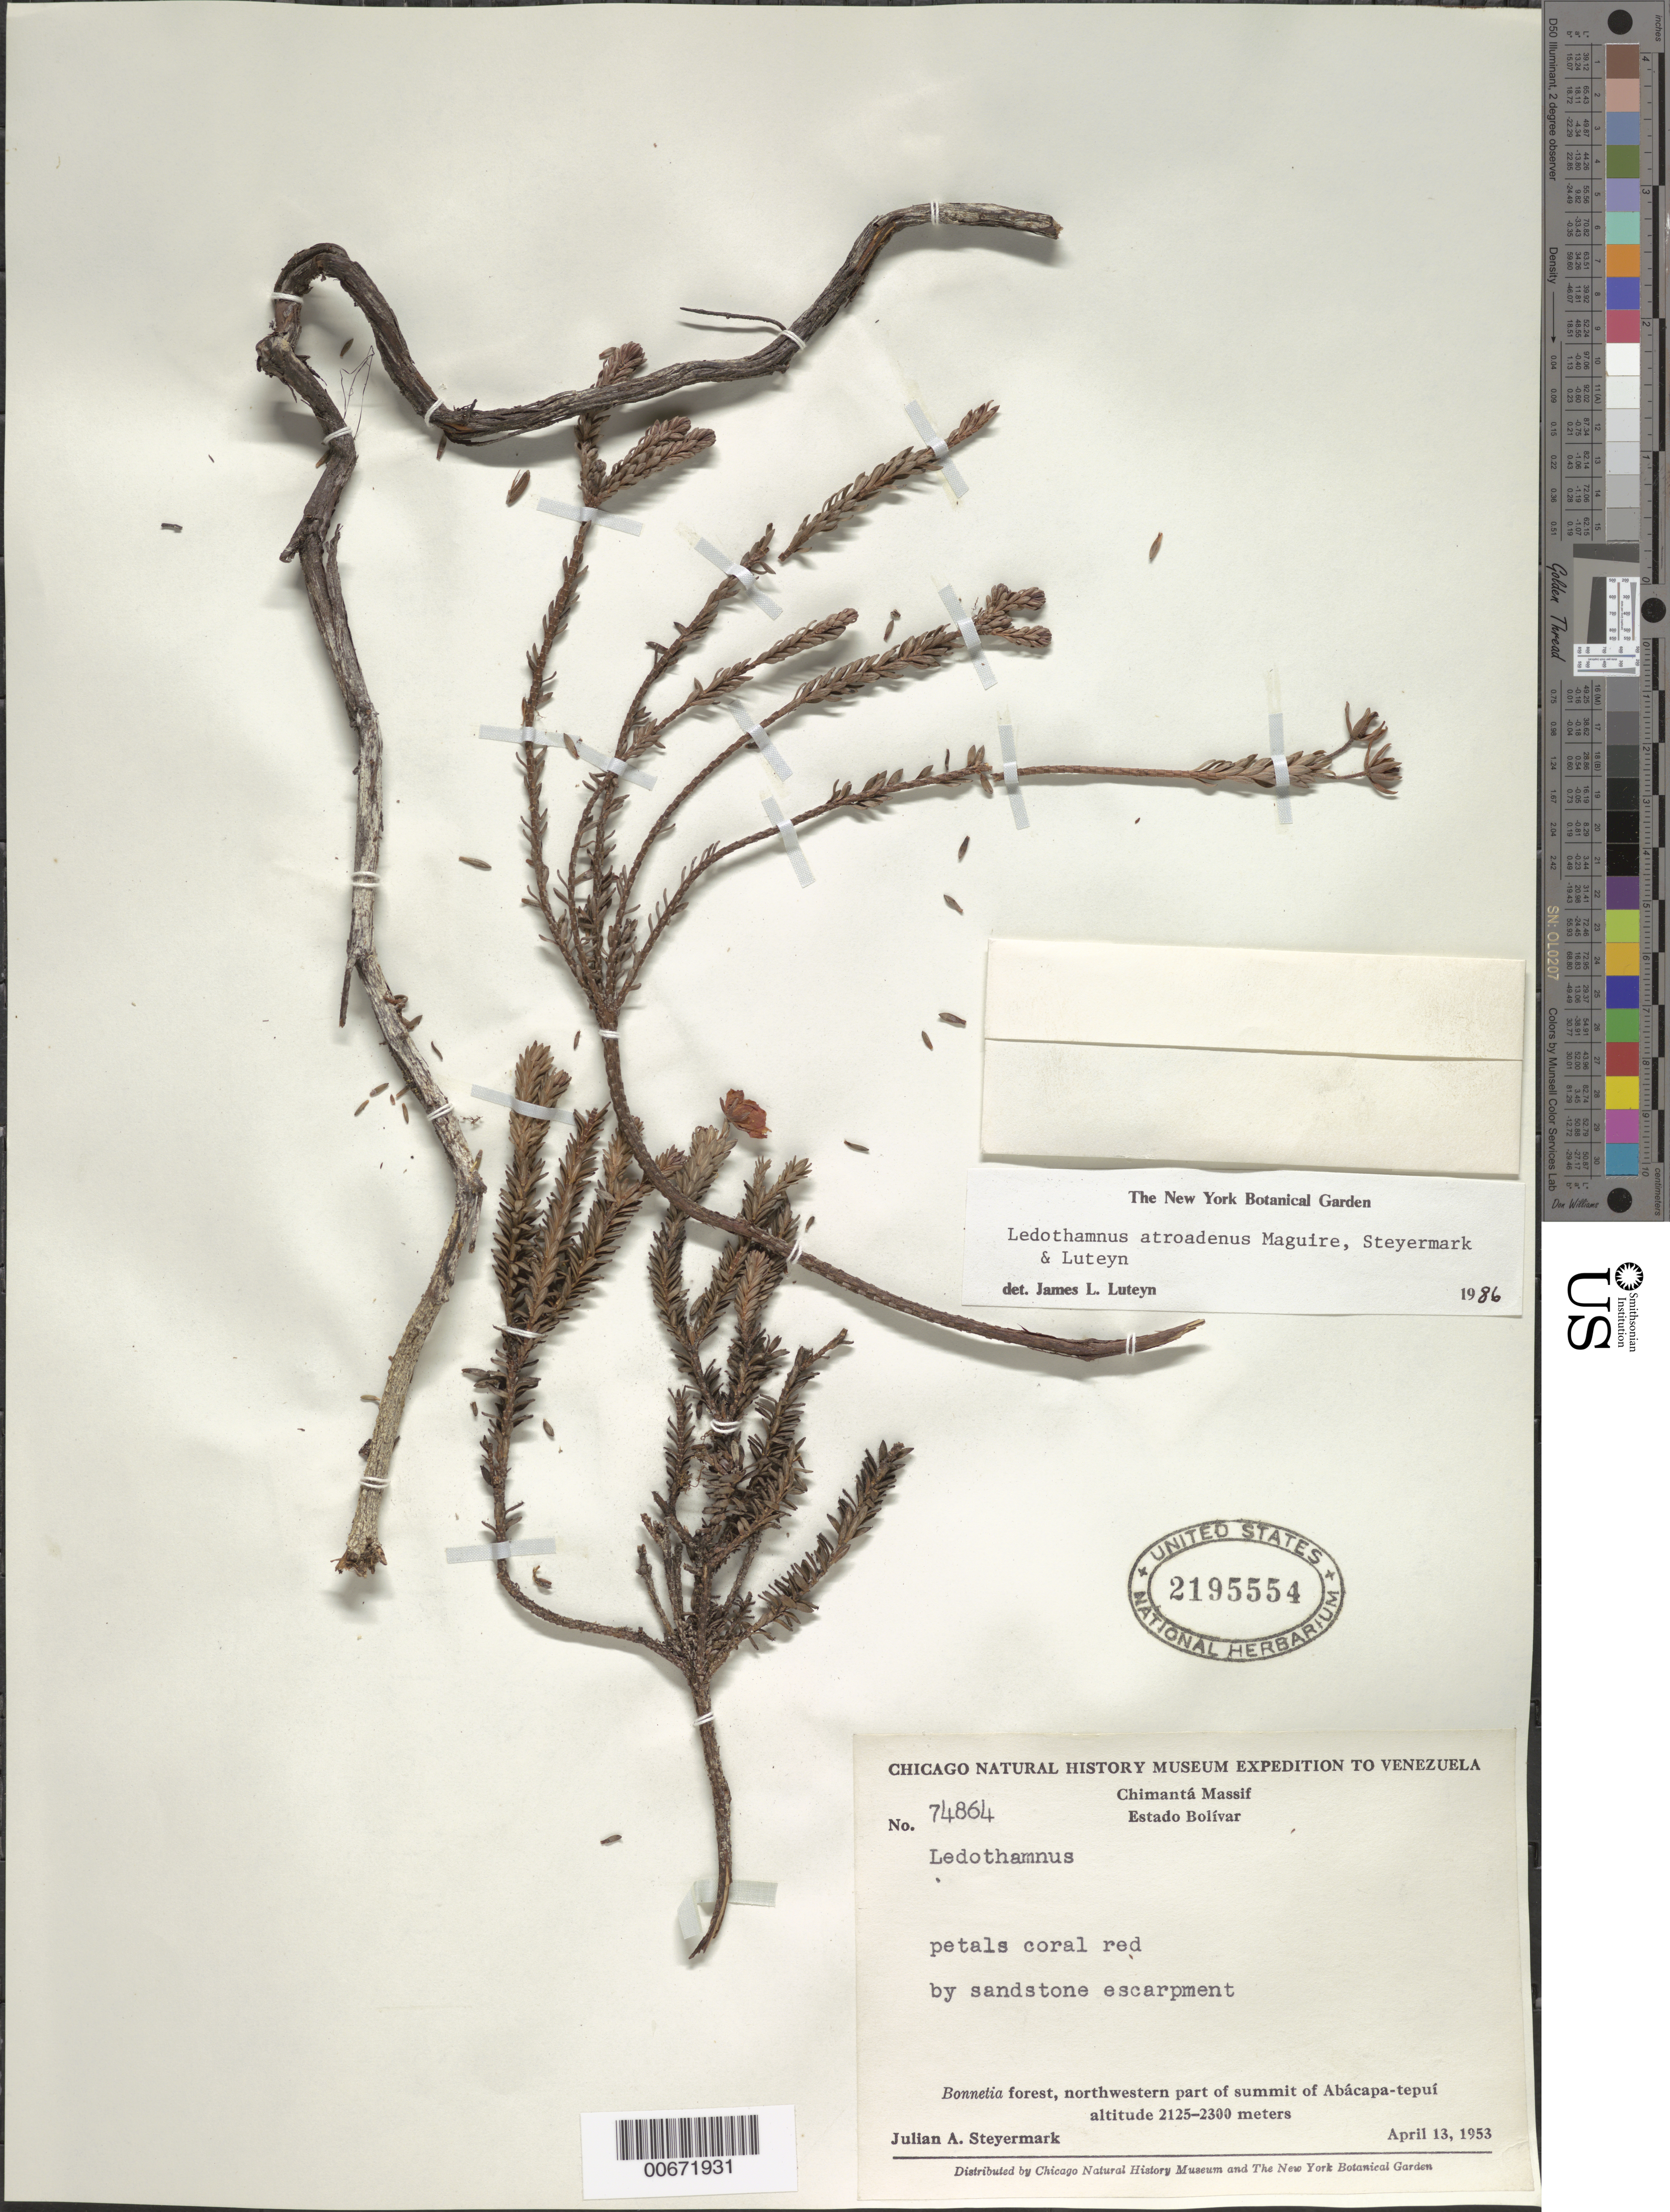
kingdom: Plantae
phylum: Tracheophyta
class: Magnoliopsida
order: Ericales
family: Ericaceae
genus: Ledothamnus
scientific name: Ledothamnus atroadenus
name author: Maguire et al.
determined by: Luteyn, J. L.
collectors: J. Steyermark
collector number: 74864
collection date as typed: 13-Apr-53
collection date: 1953-04-13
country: Venezuela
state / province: Bolívar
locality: Chimantá Massif, Abácapa-tepuí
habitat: Bonnetia forest, NW summit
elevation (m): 2125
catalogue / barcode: US 2195554